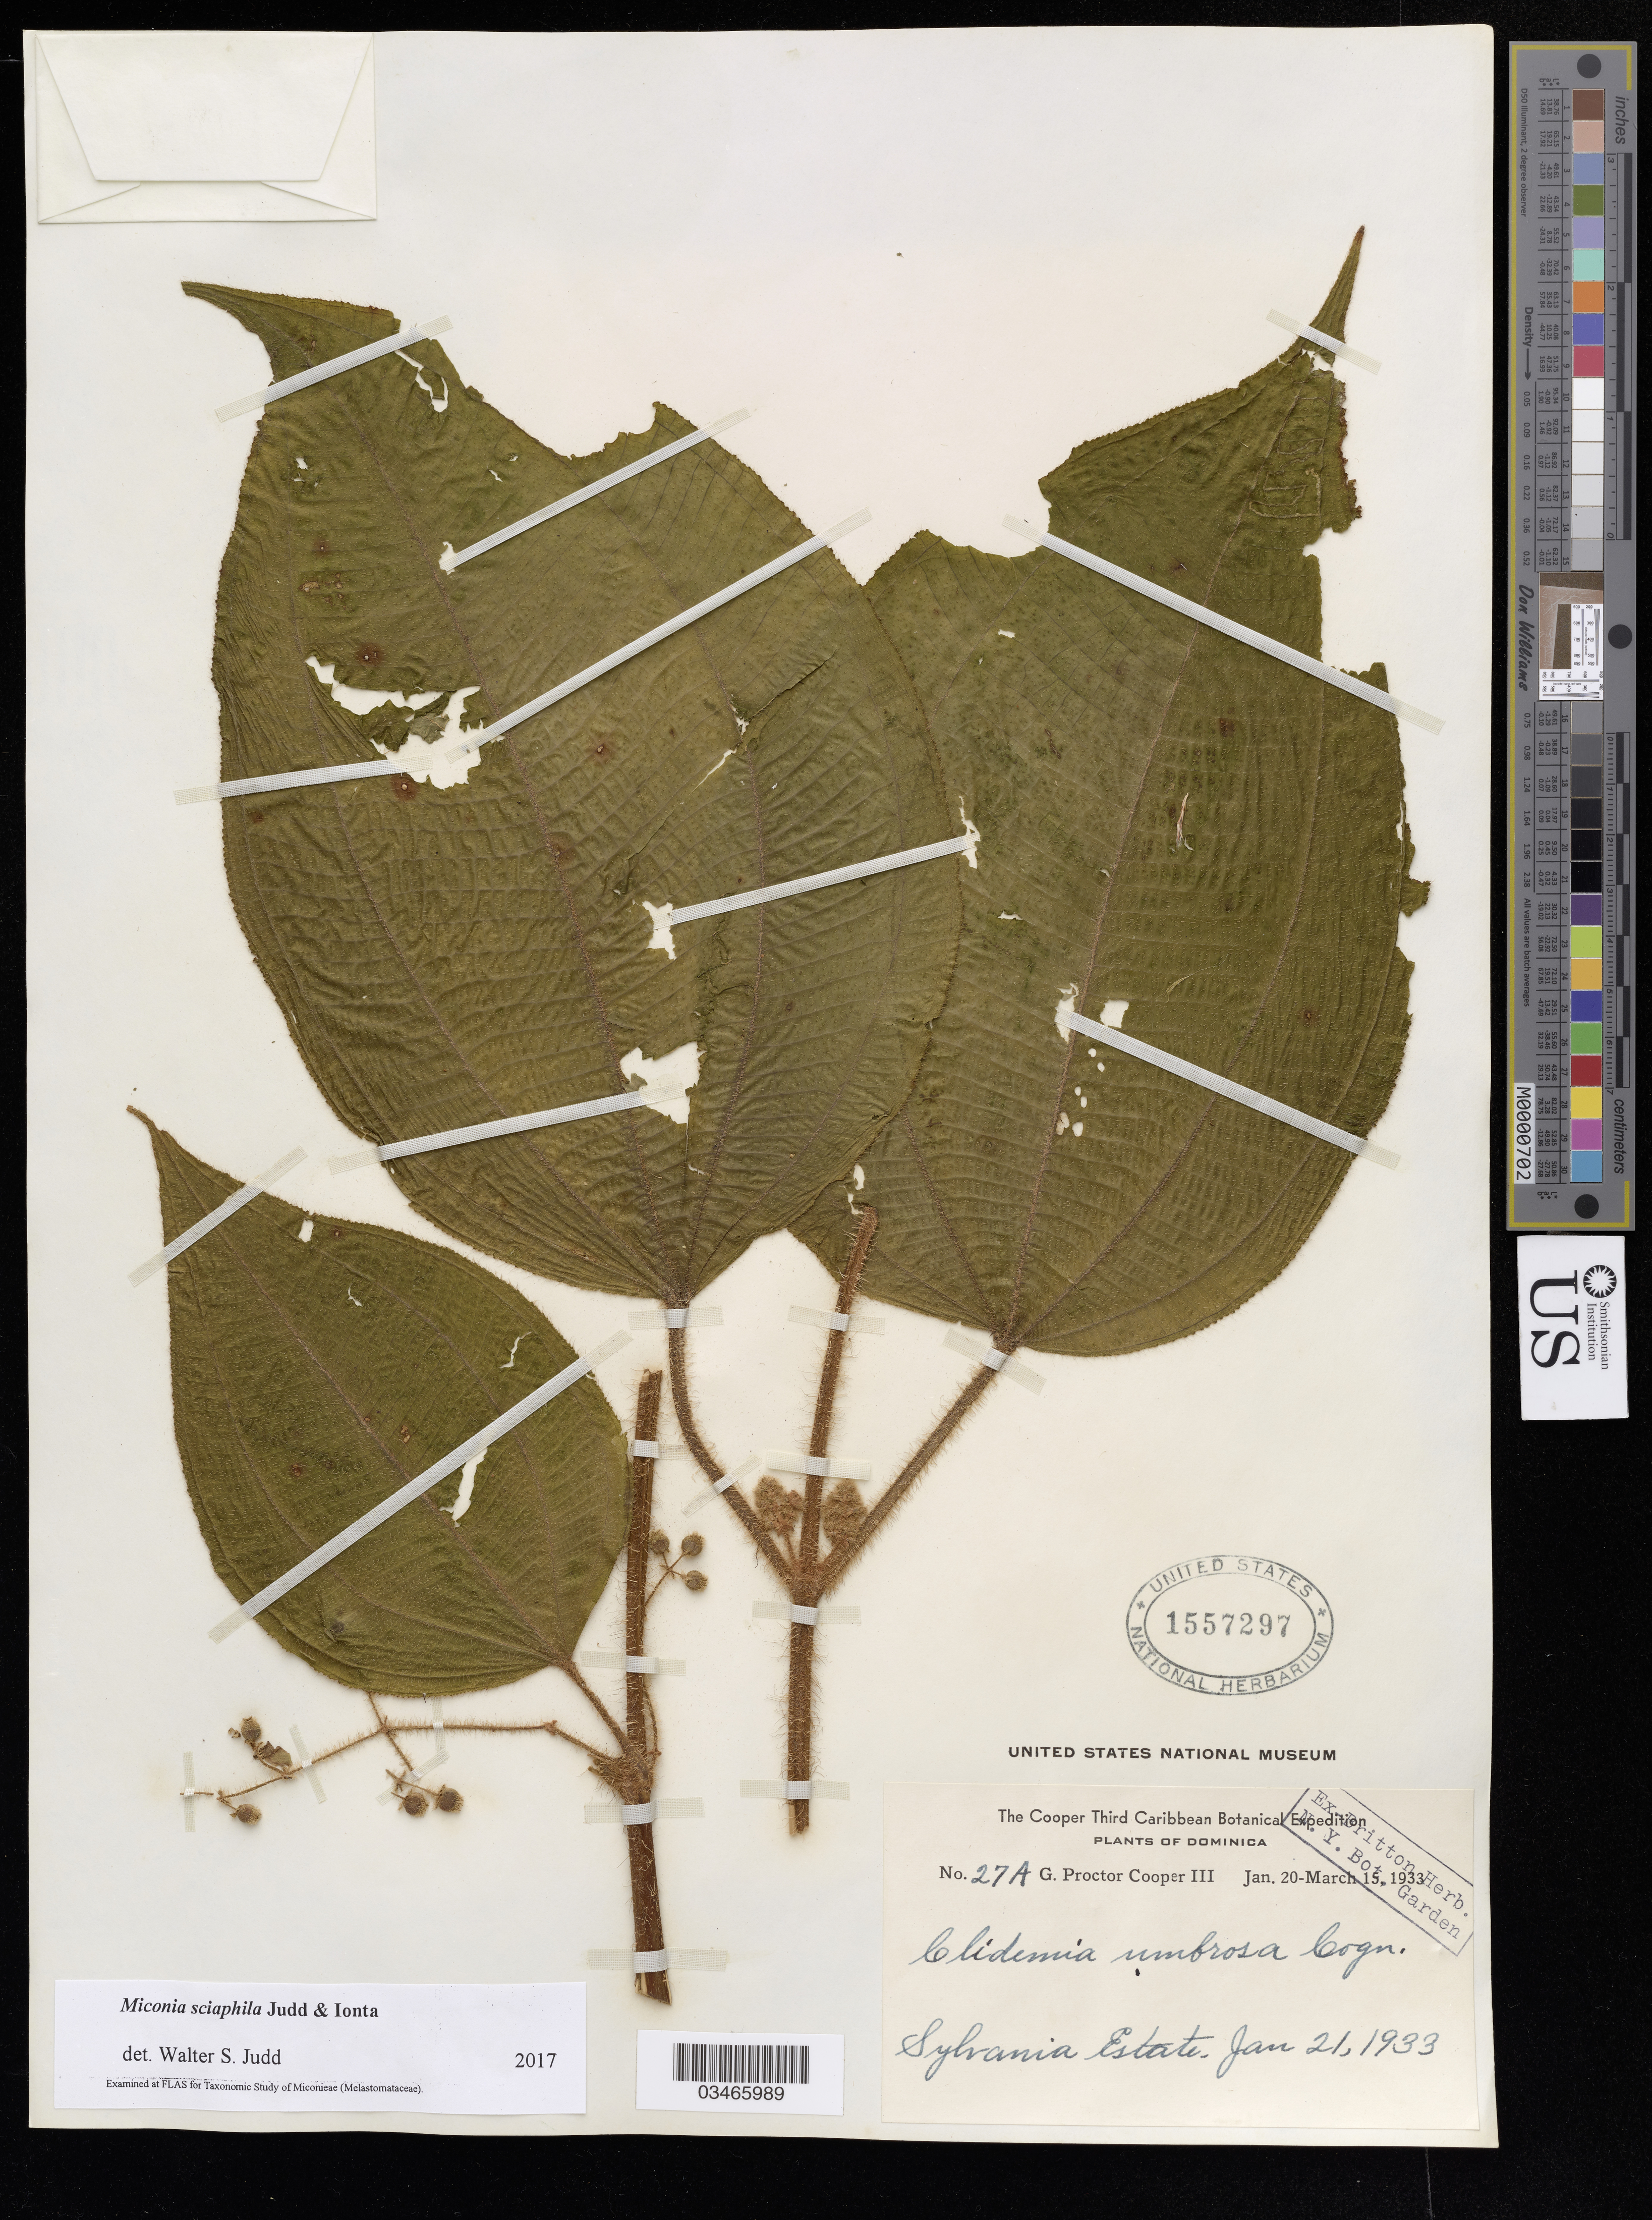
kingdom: Plantae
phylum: Tracheophyta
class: Magnoliopsida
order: Myrtales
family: Melastomataceae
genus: Miconia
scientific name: Miconia sciaphila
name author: Judd & Ionta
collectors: G. Cooper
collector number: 27A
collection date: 1933-01-20/1933-03-15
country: Dominica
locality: Sylvania Estate.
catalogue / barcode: US 1557297